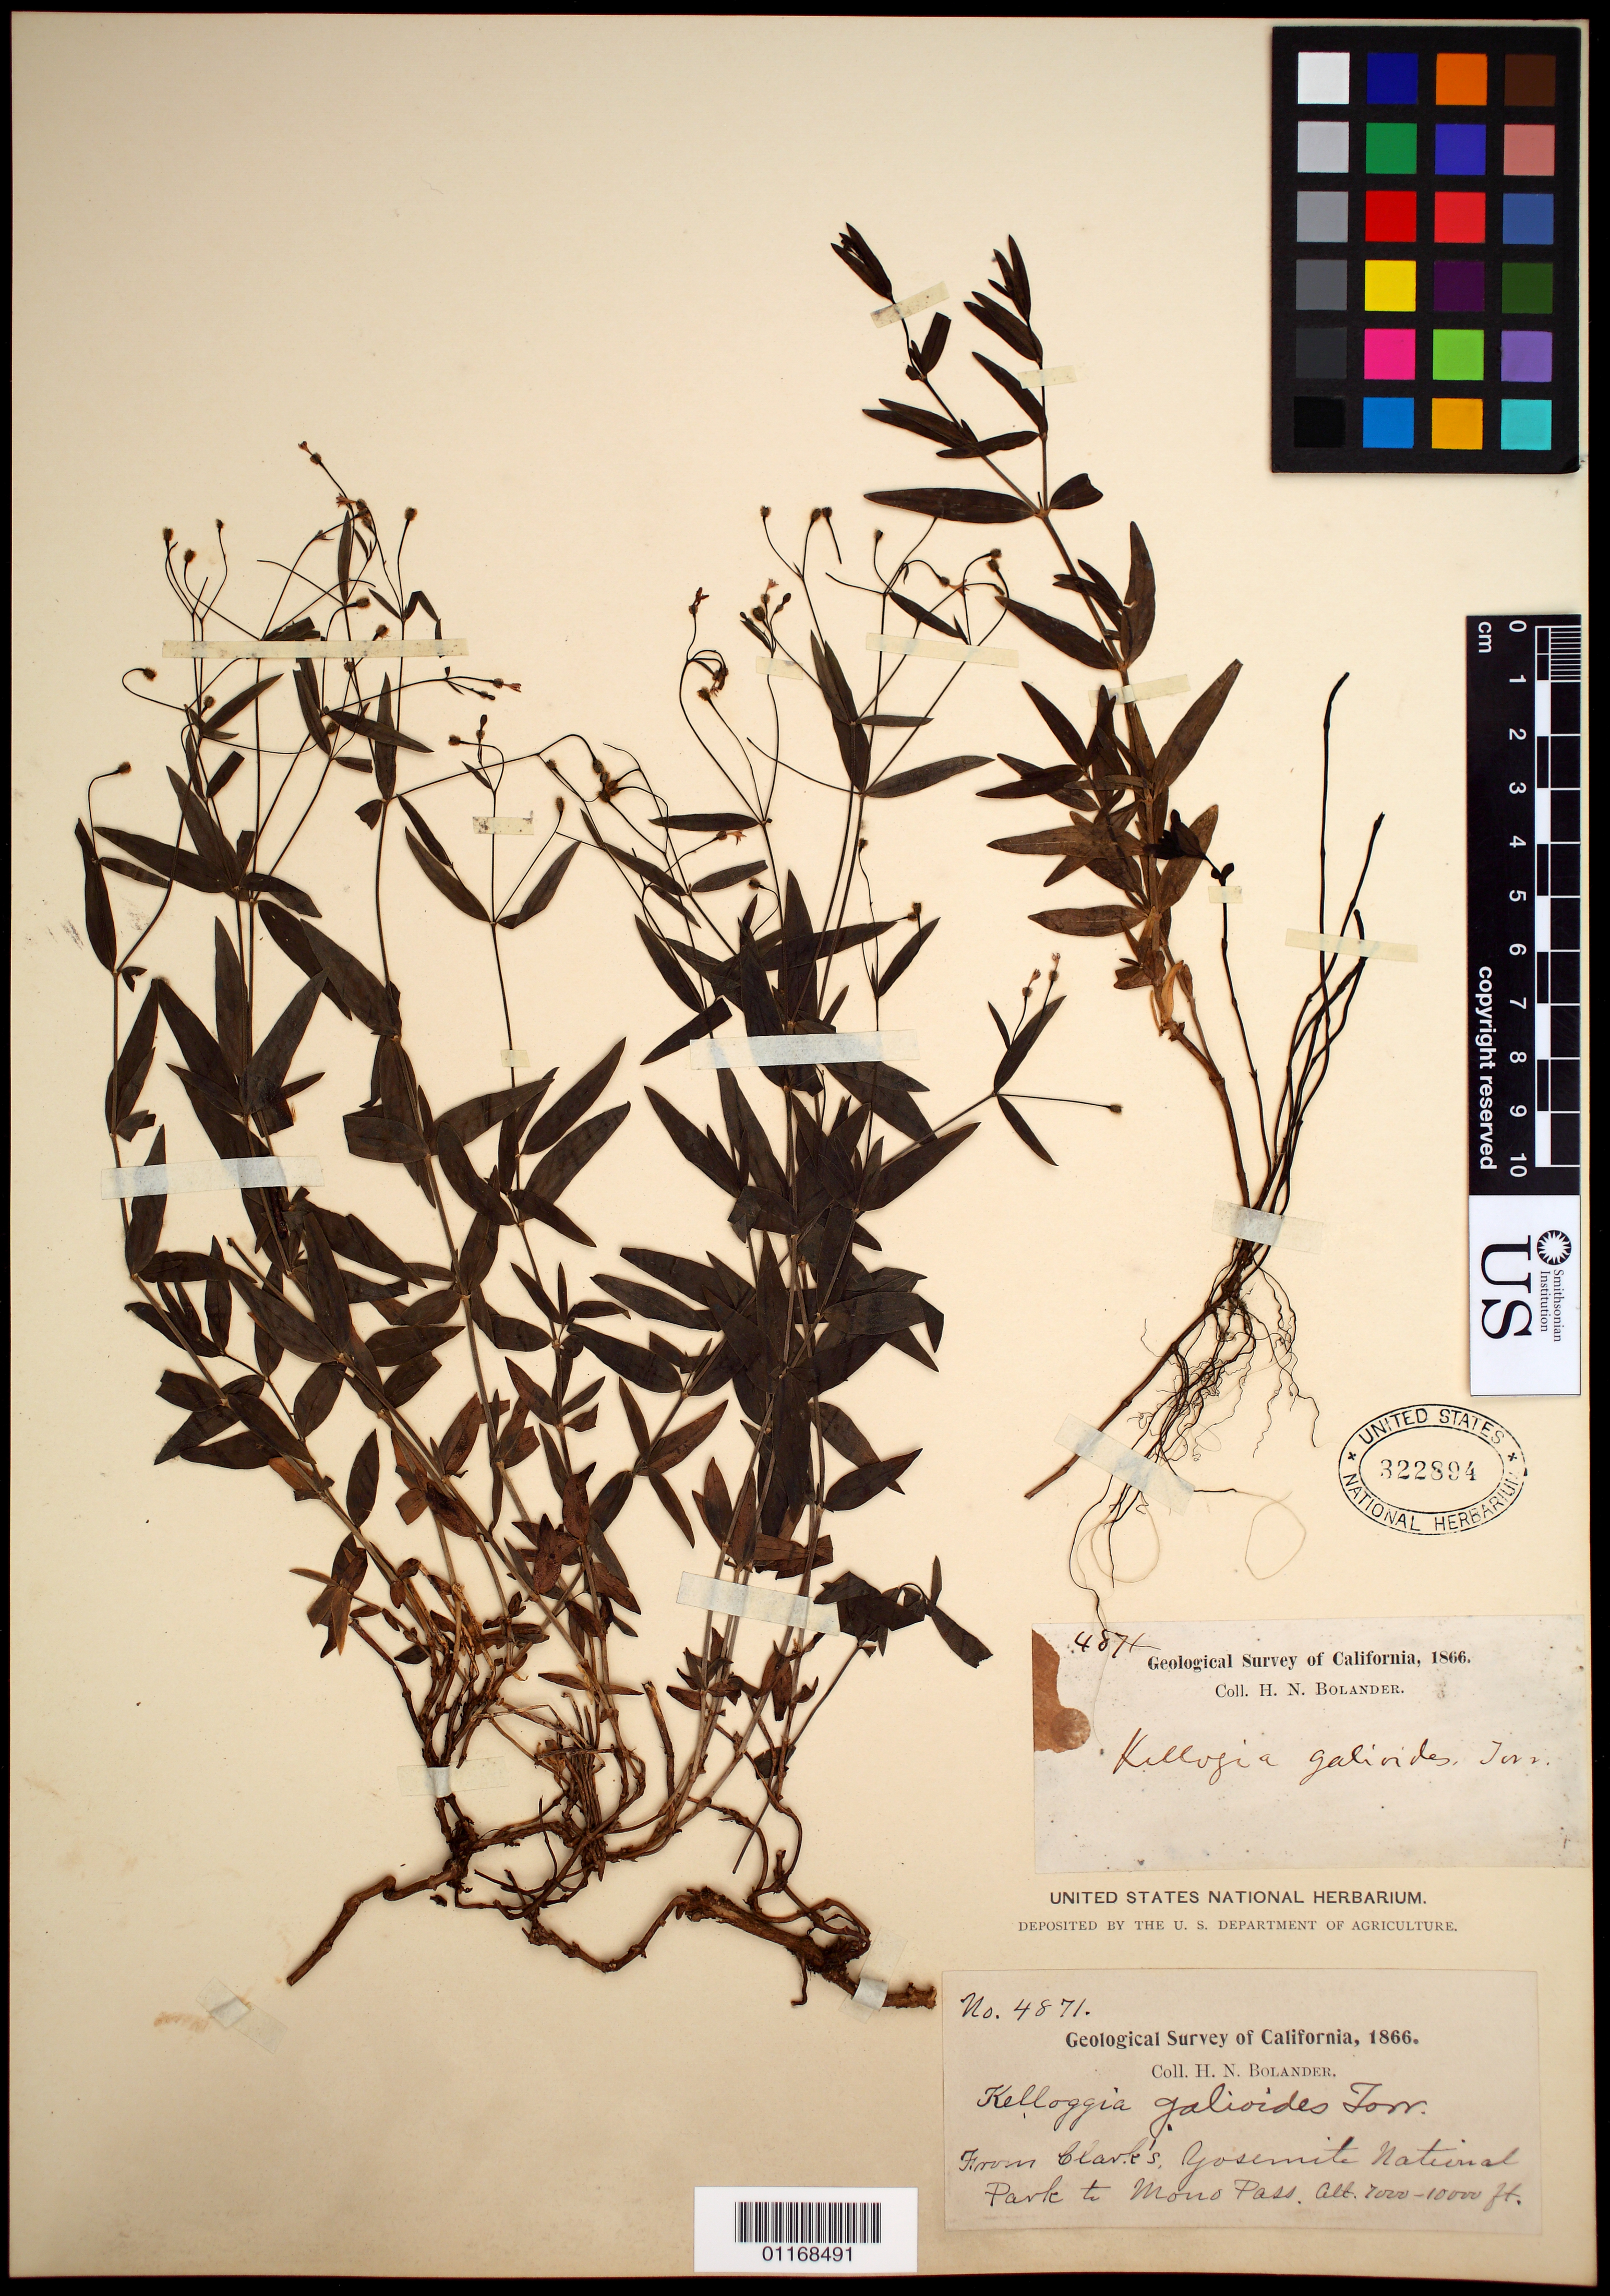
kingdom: Plantae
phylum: Tracheophyta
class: Magnoliopsida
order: Gentianales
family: Rubiaceae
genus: Kelloggia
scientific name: Kelloggia galioides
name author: Torr.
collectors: H. Bolander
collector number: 4871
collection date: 1866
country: United States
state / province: California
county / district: Mariposa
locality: From Clark's, Yosemite National Park to Mono Pass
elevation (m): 2134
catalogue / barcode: US 322894